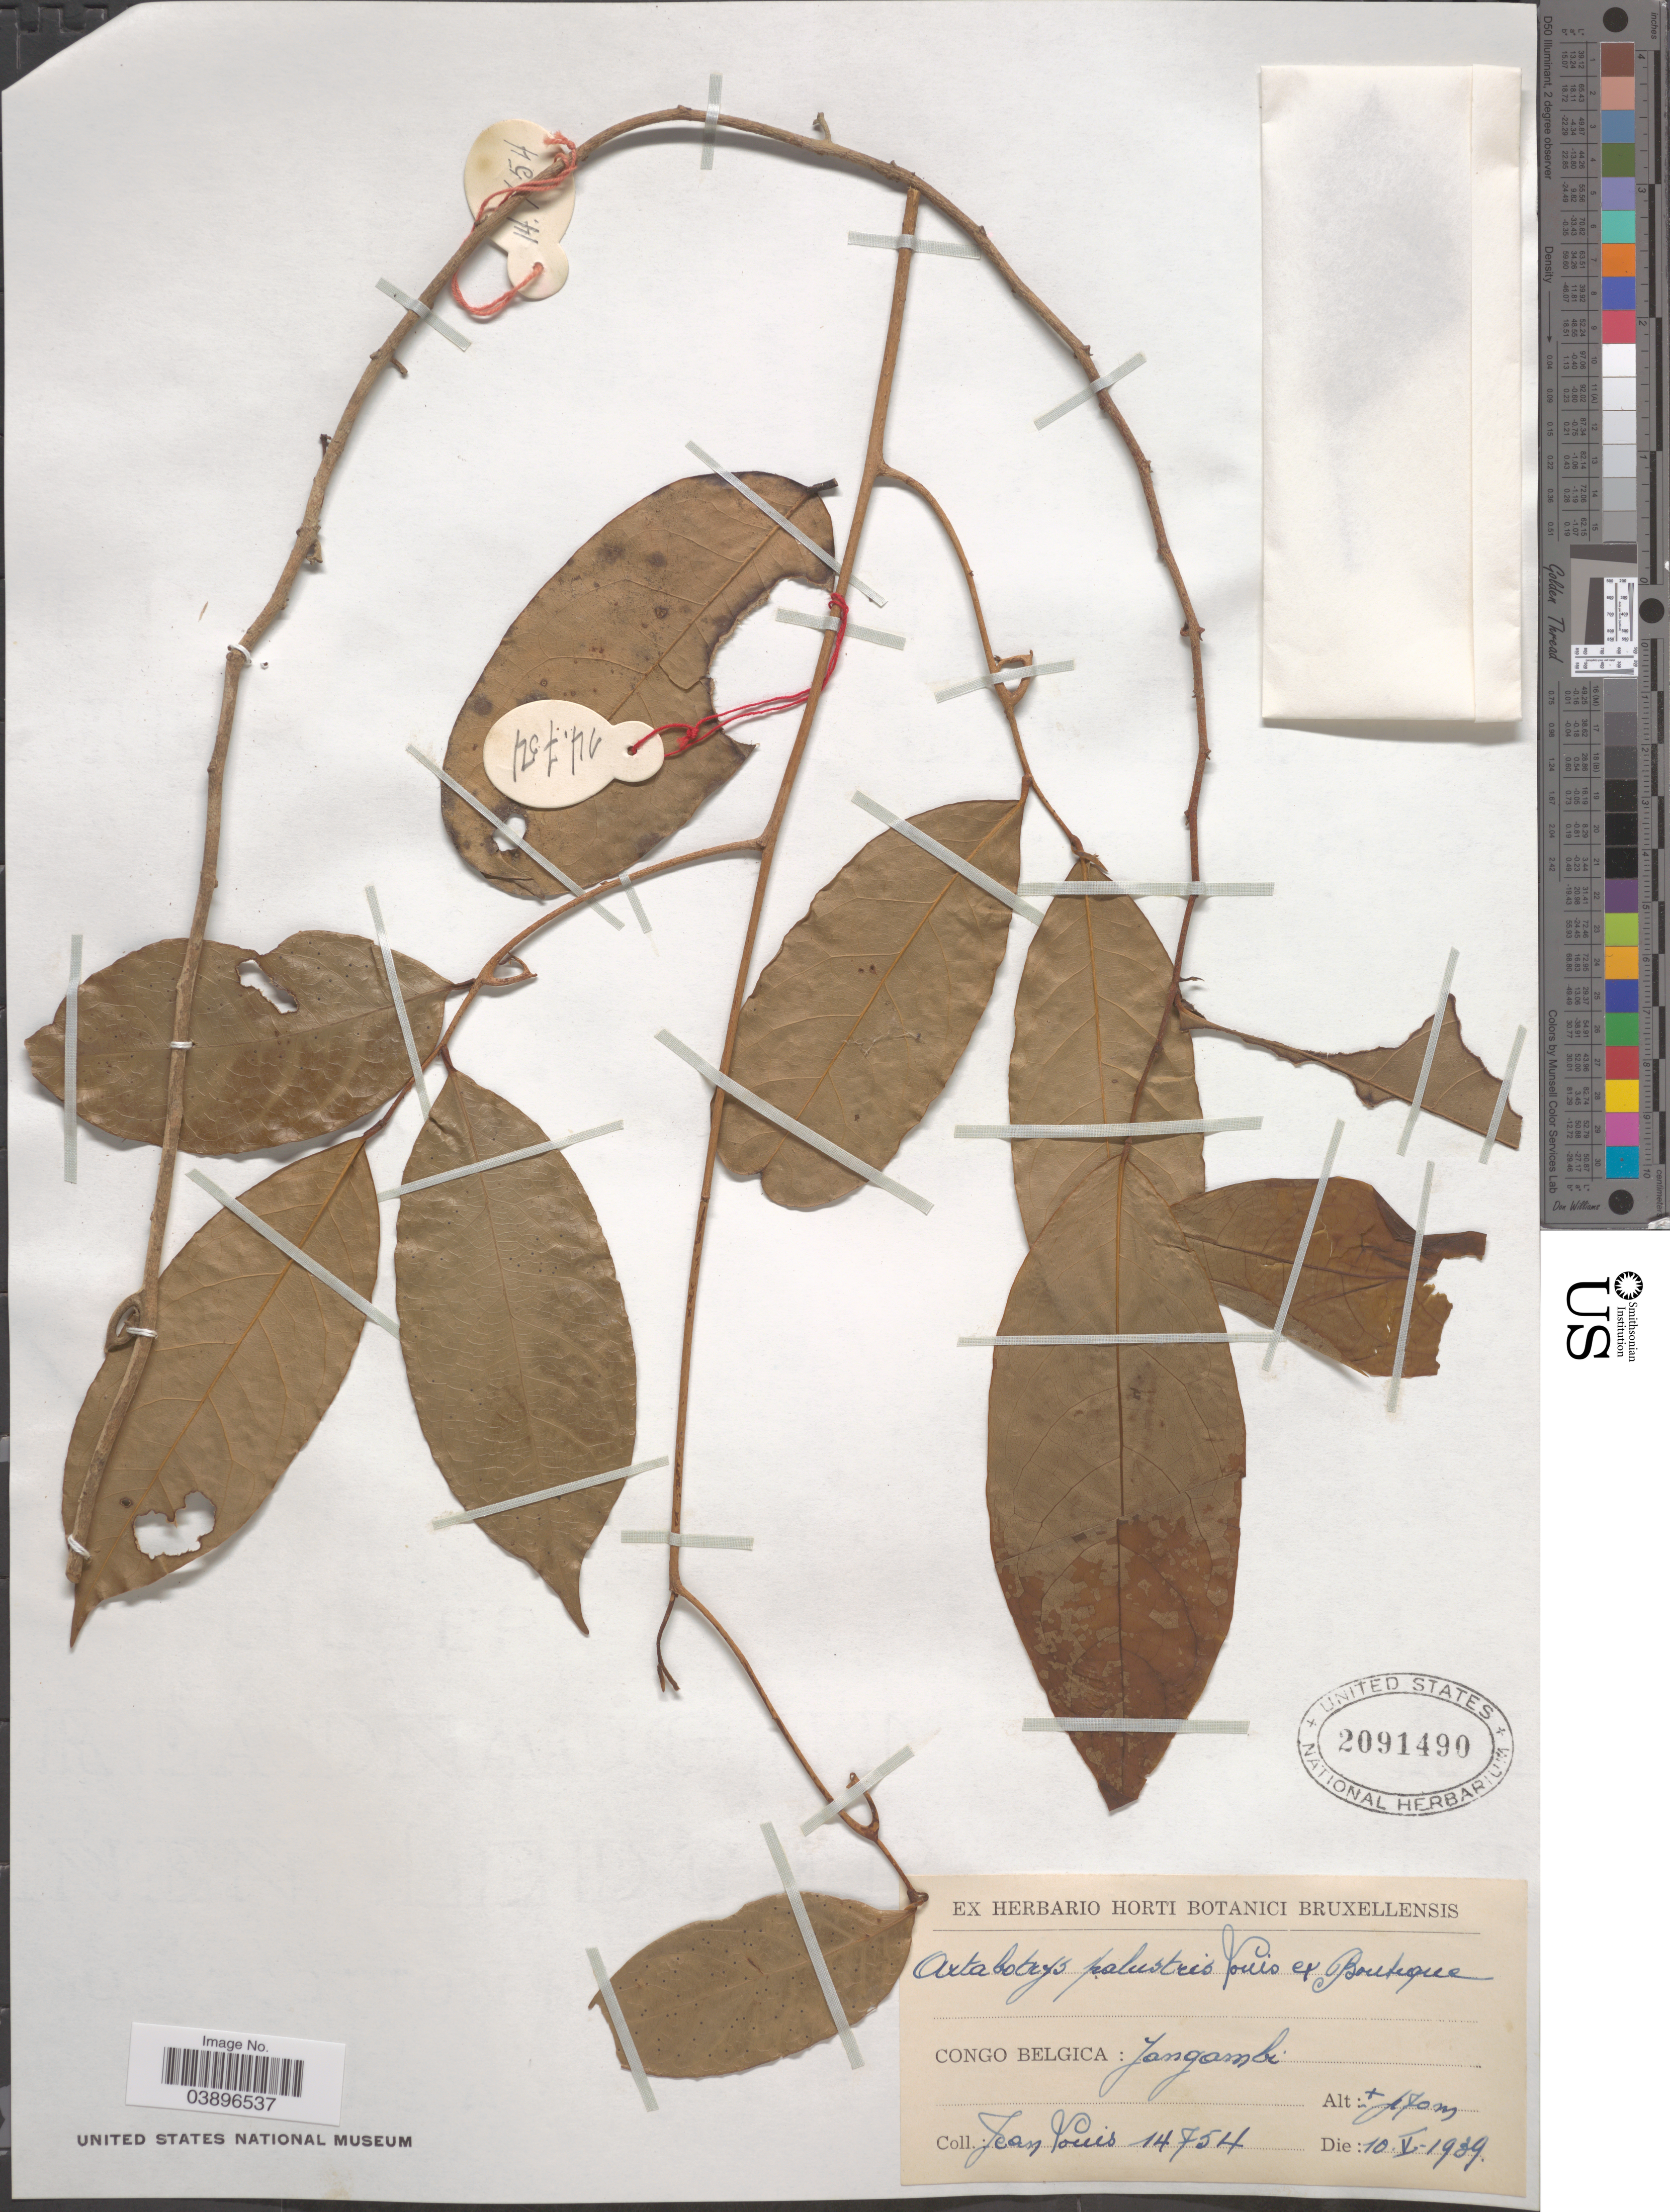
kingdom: Plantae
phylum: Tracheophyta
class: Magnoliopsida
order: Magnoliales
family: Annonaceae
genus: Artabotrys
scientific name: Artabotrys palustris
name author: Louis ex Boutique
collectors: J. Louis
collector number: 14754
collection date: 1939-05-10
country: Congo, Democratic Republic of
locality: Congo Belgica: Yangambi.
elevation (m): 470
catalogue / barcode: US 2091490